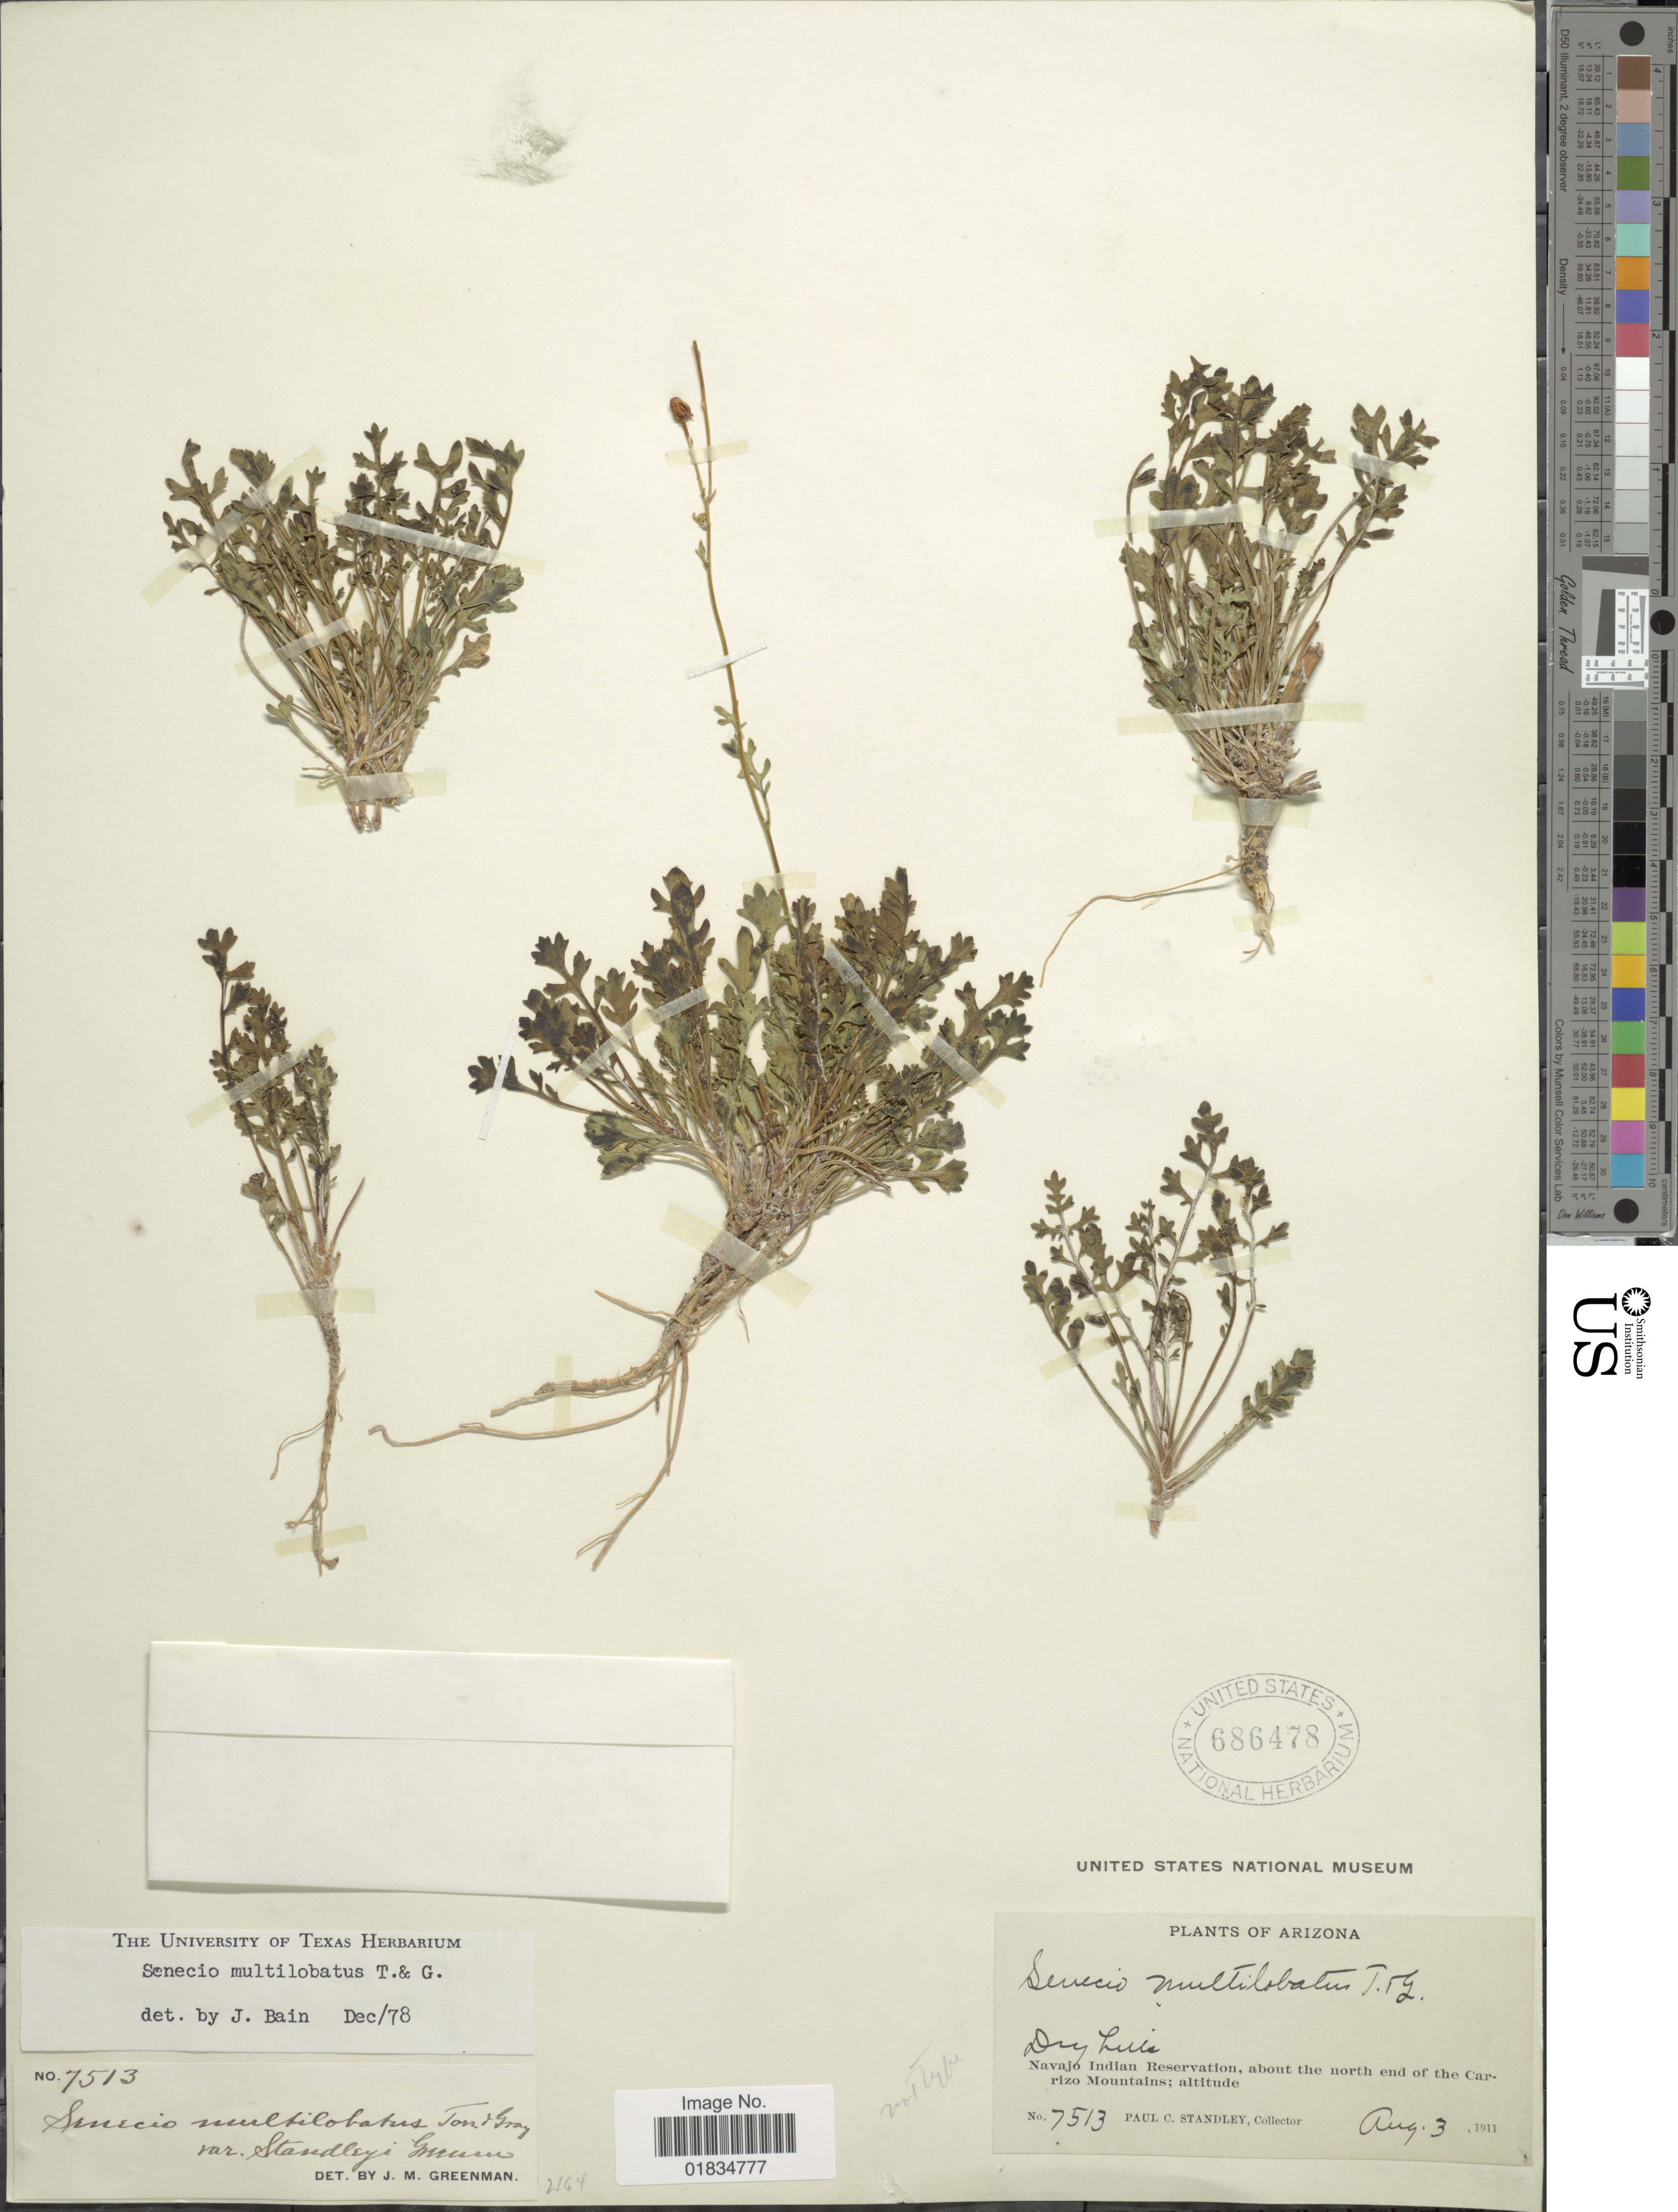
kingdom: Plantae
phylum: Tracheophyta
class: Magnoliopsida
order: Asterales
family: Asteraceae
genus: Senecio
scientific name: Senecio multicapitatus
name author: Greenm.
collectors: P. C. Standley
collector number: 7513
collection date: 1911-08-03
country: United States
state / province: Arizona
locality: Navajo Indian Reservation, about the north end of he Carrizo Mountains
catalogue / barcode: US 686478